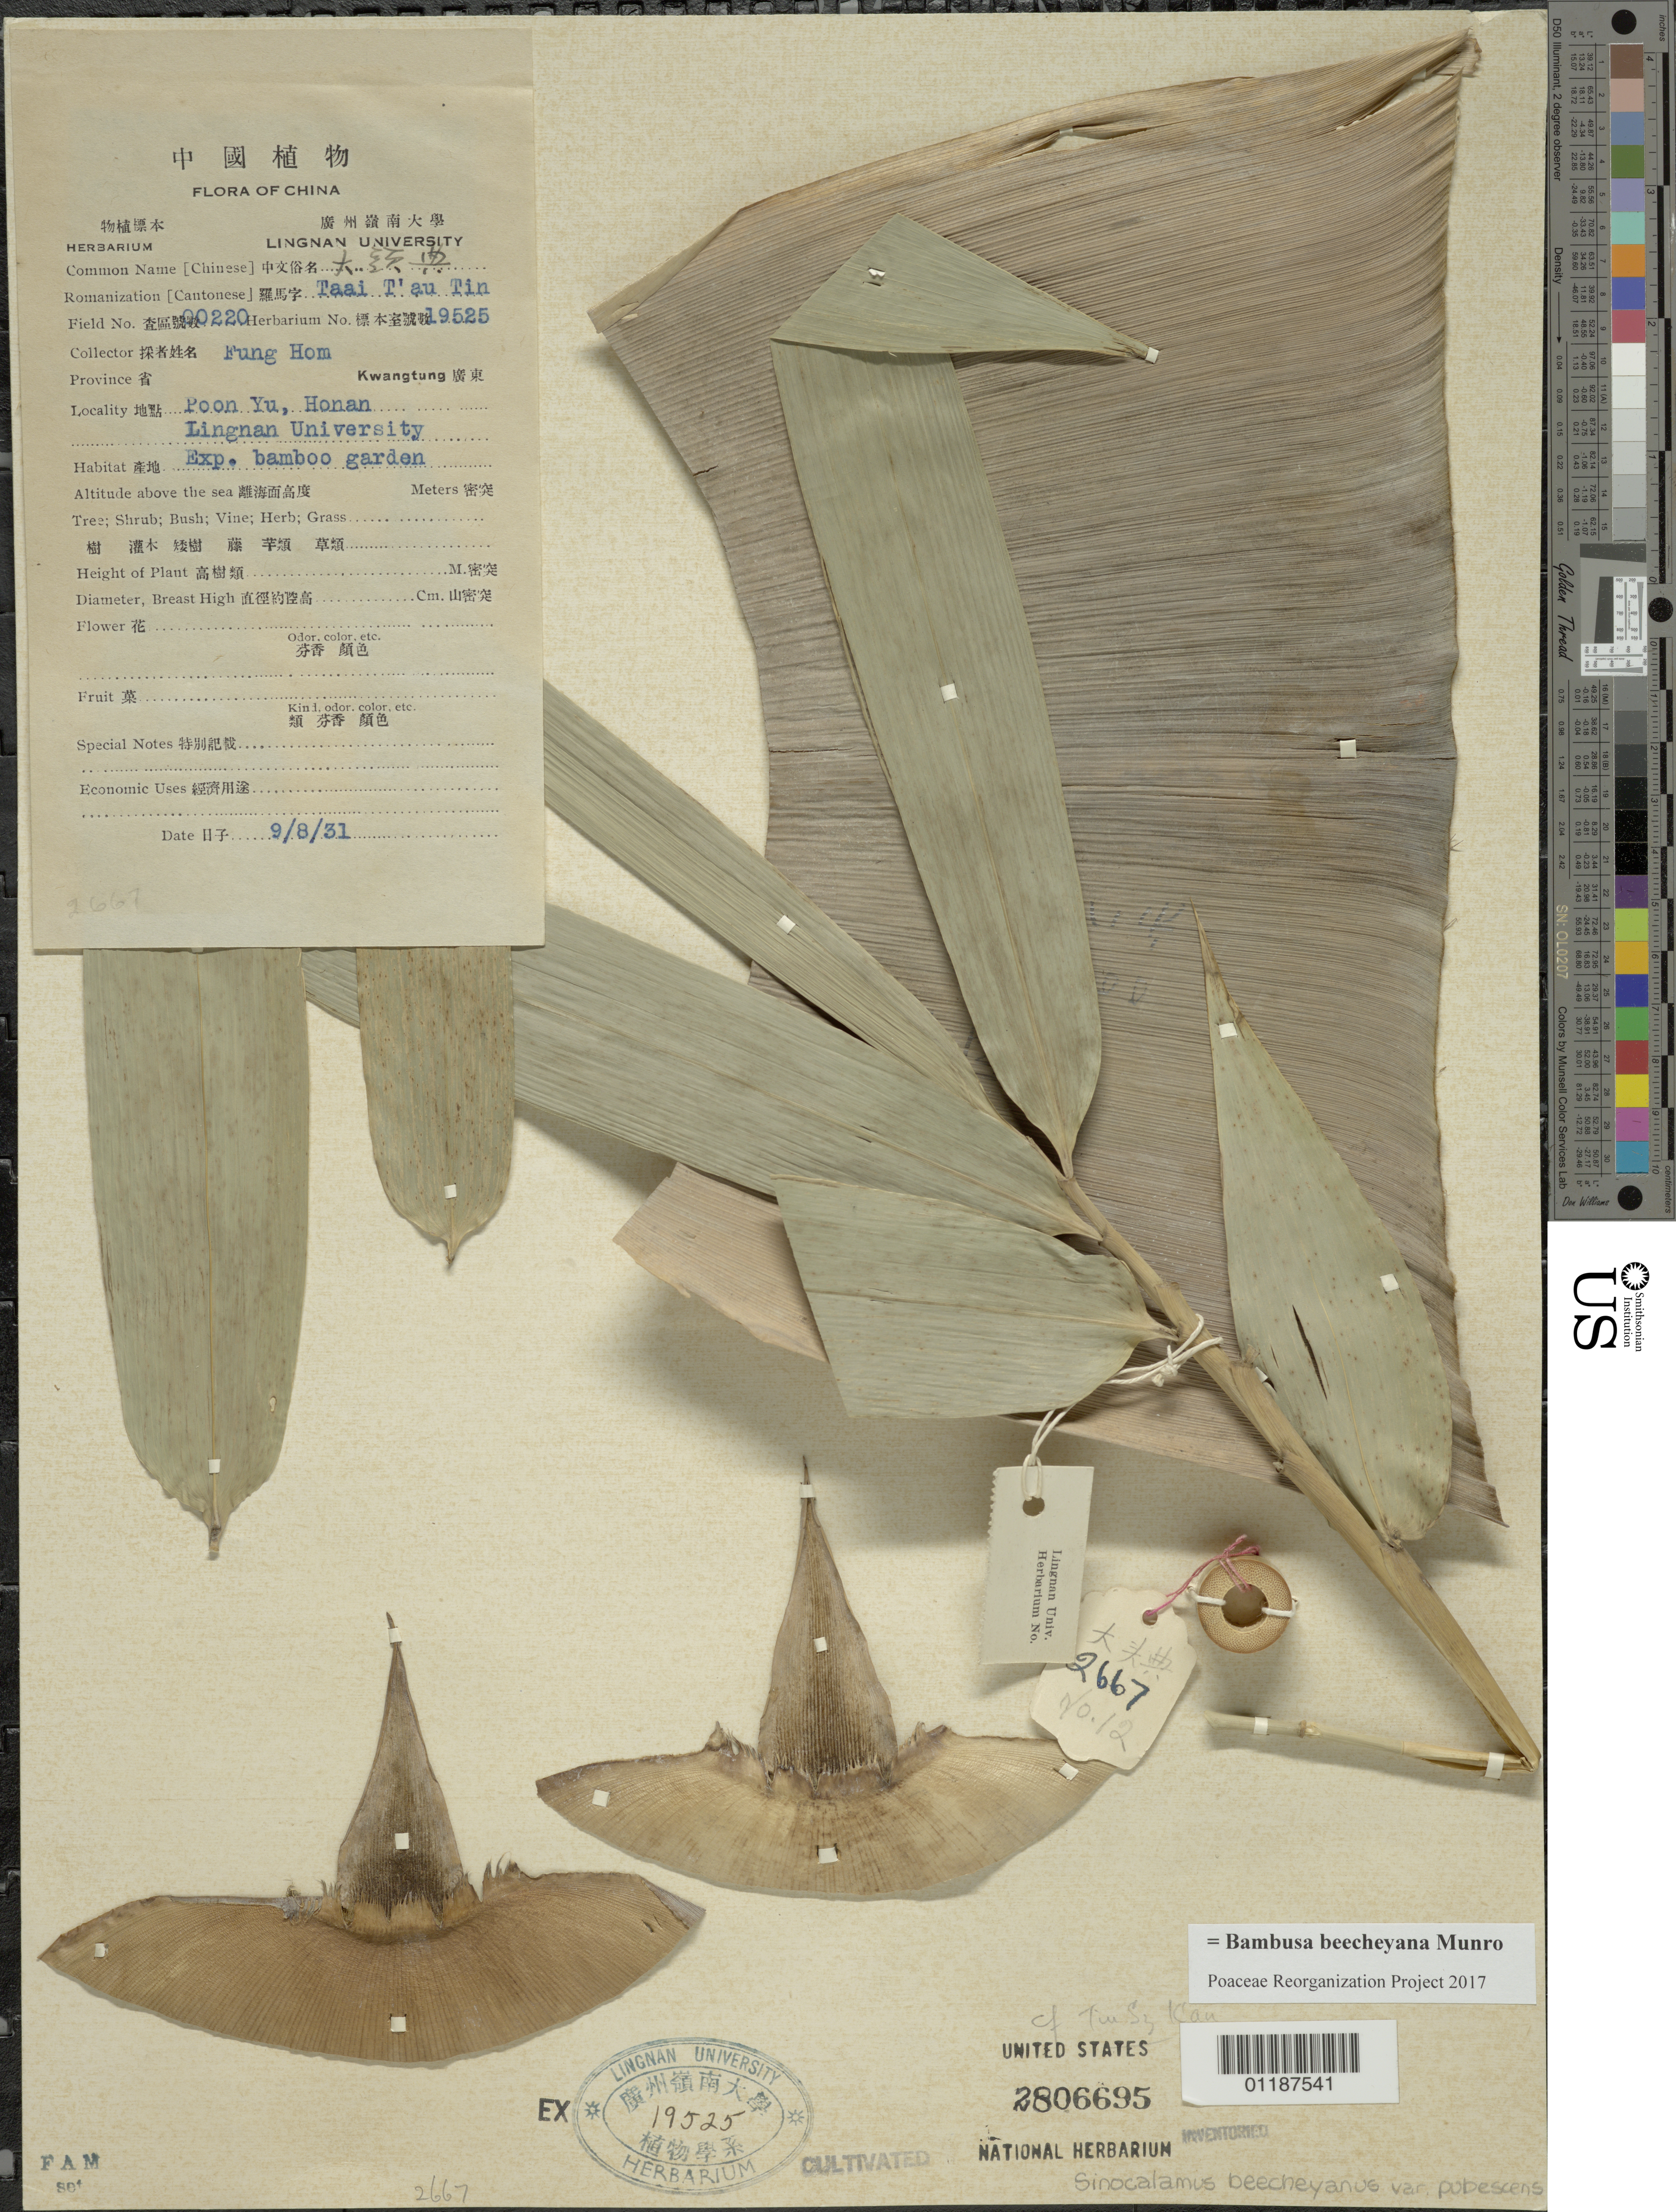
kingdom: Plantae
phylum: Tracheophyta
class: Liliopsida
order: Poales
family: Poaceae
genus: Bambusa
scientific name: Bambusa beecheyana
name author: Munro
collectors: H. L. Fung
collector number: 220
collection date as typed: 09 Aug 1931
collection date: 1931-08-09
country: China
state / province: Guangdong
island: Honam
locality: Poon Yu, Honan Lingnan University Bamboo Garden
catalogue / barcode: US 2806695